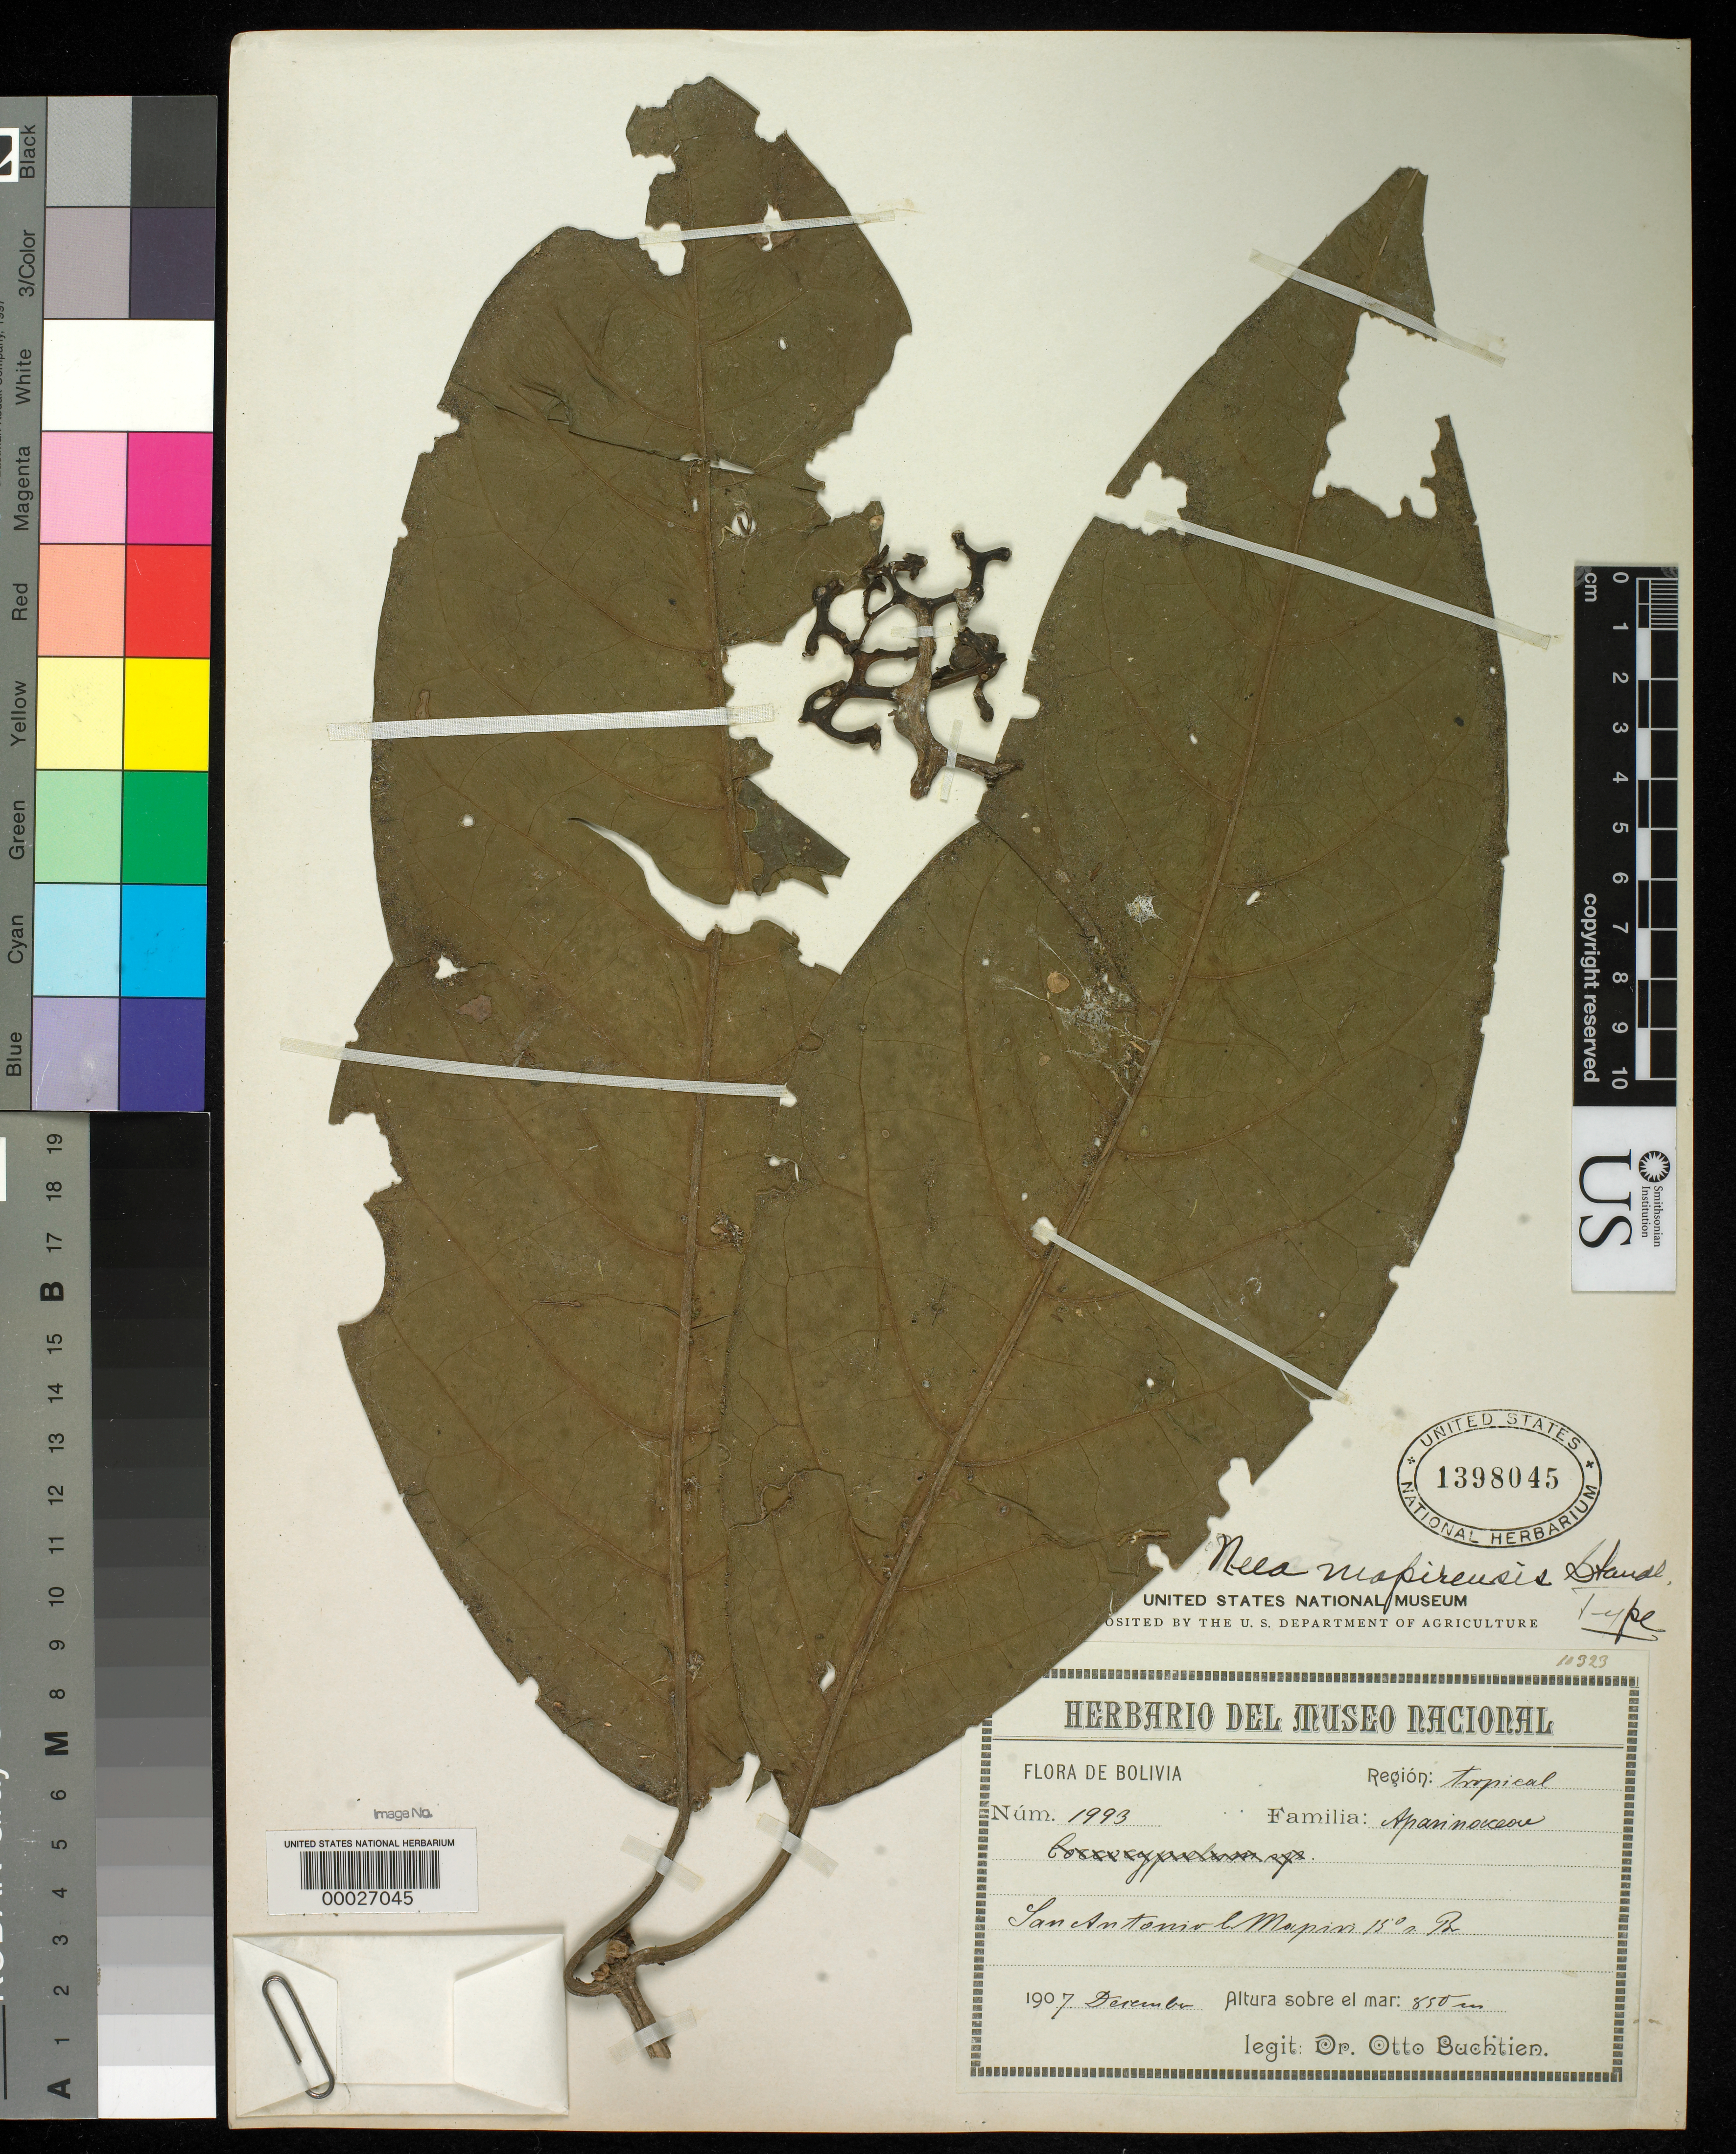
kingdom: Plantae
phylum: Tracheophyta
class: Magnoliopsida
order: Caryophyllales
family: Nyctaginaceae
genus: Neea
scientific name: Neea mapirensis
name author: Standl.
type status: Holotype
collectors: O. Buchtien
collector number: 1993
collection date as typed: Dec 1907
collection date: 1907-12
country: Bolivia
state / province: La Paz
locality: San Antonia near Mapiri.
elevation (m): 850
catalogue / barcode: US 1398045